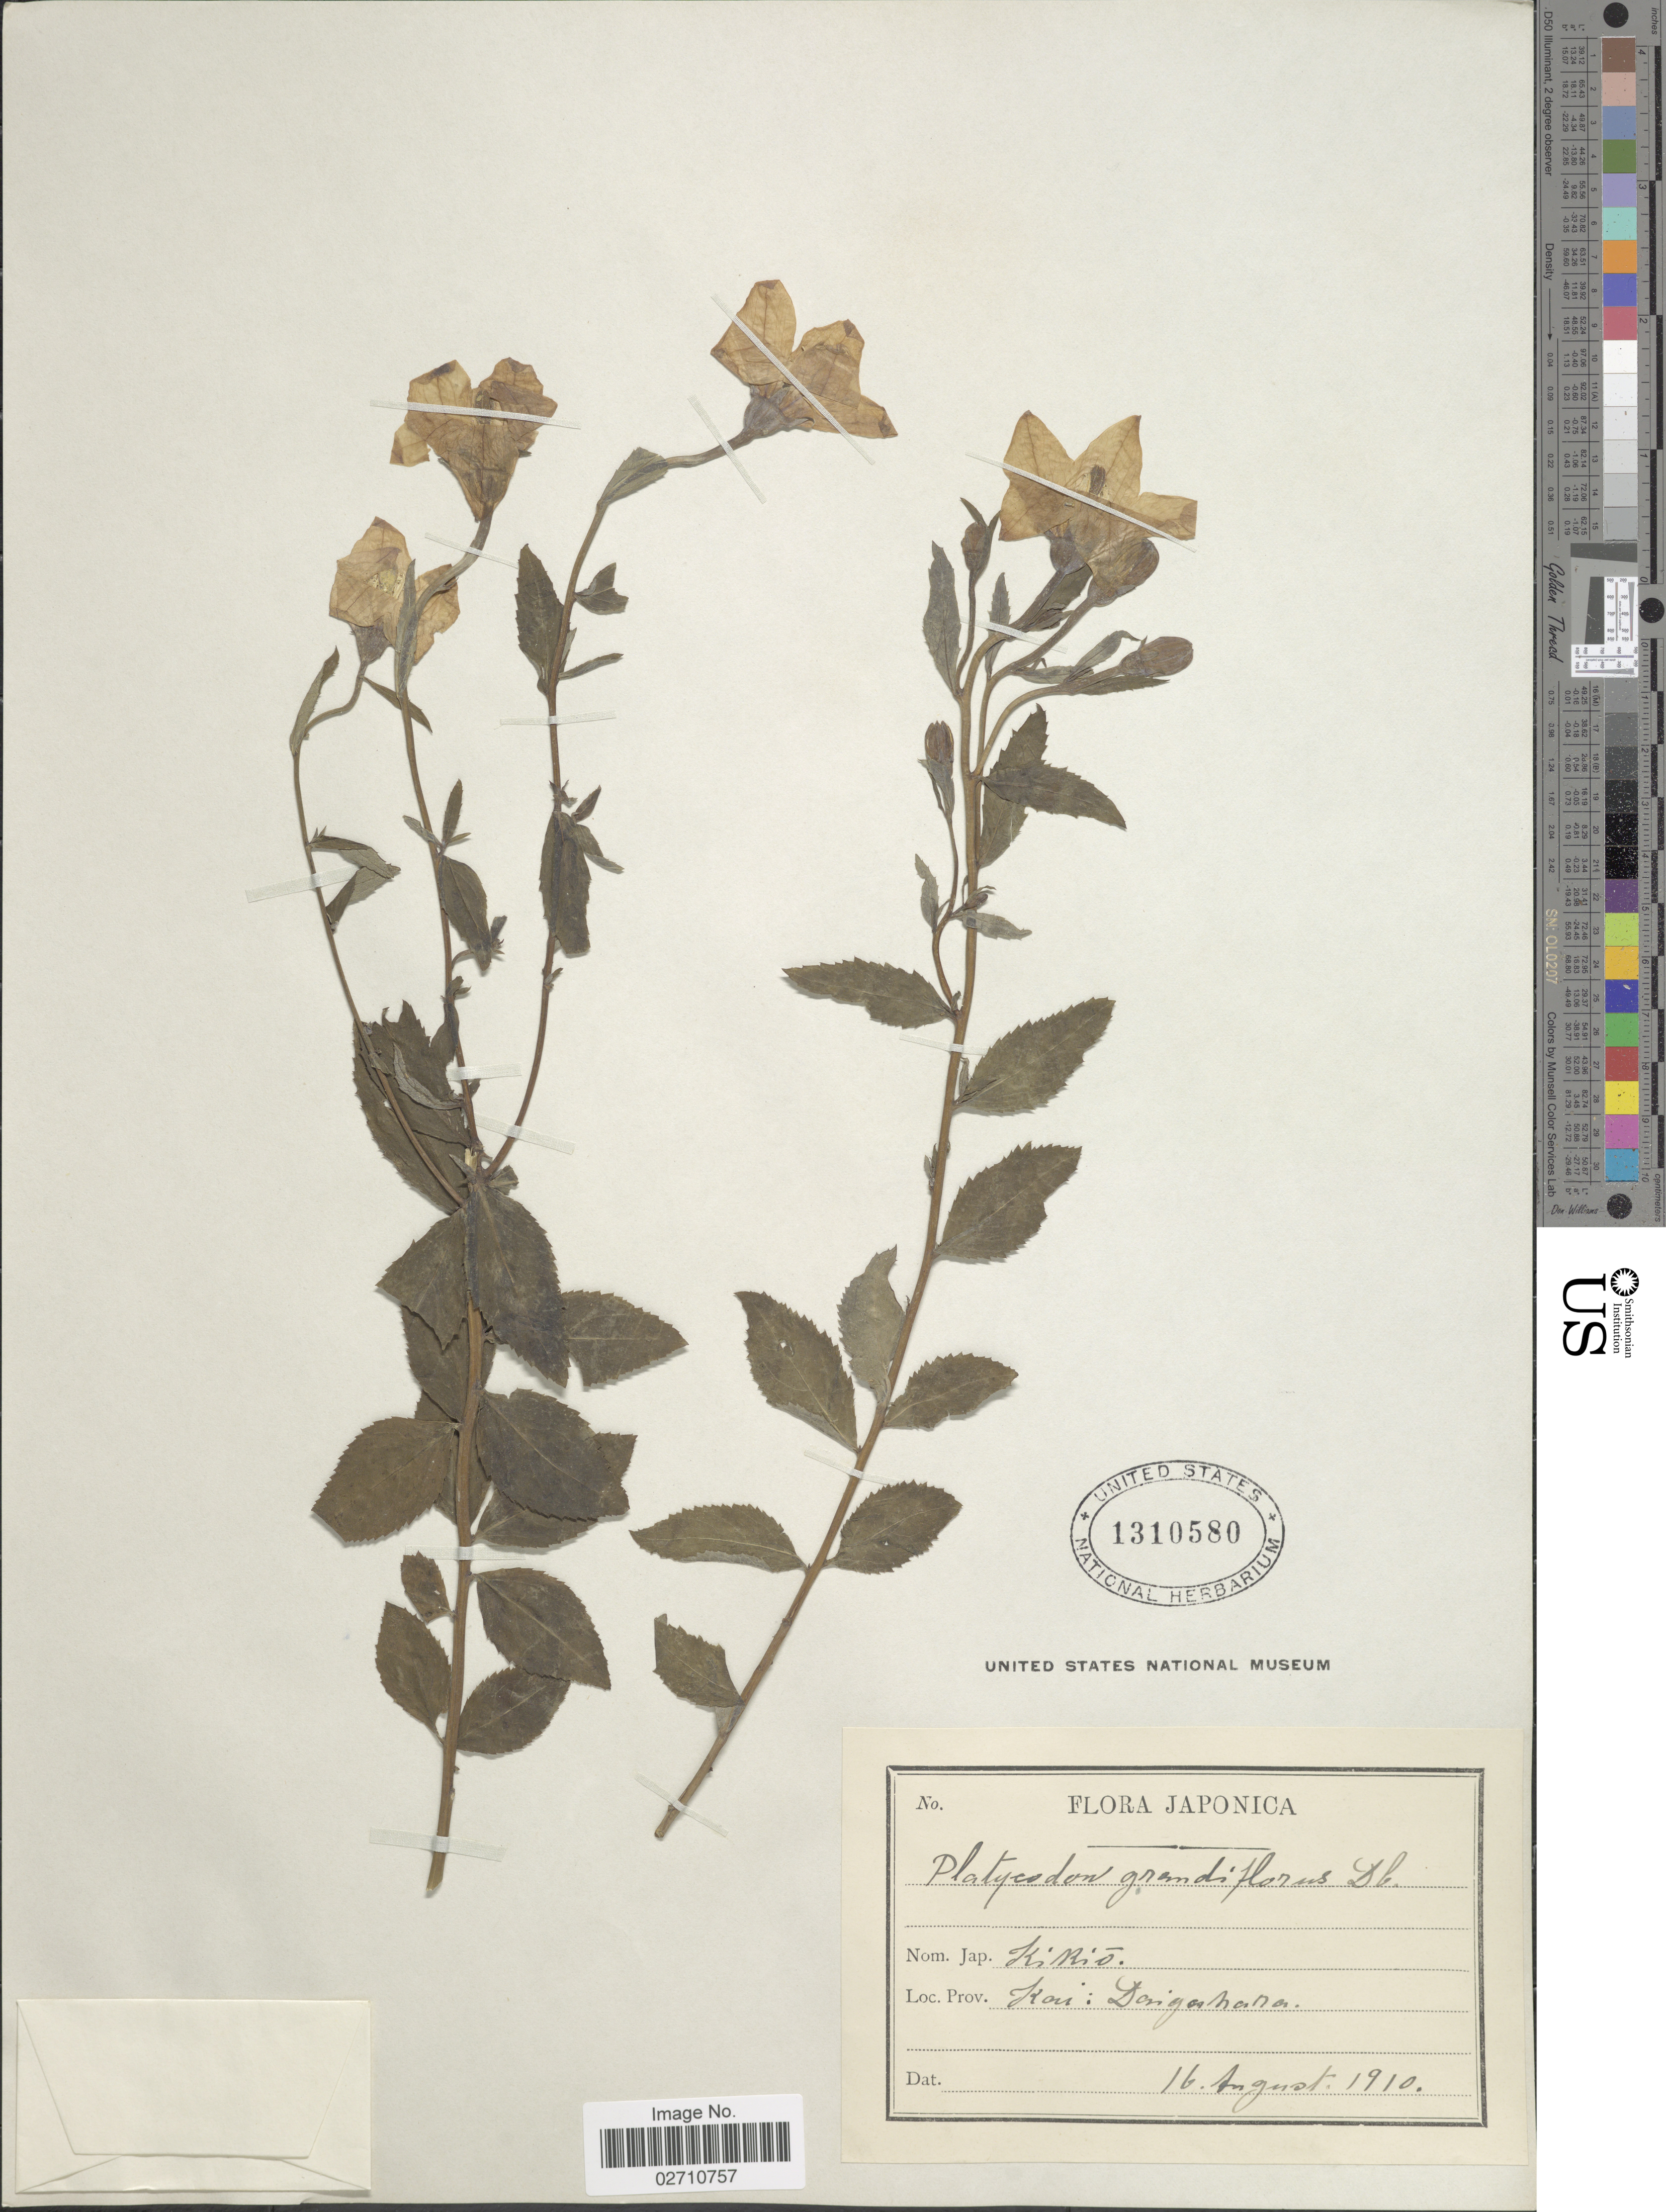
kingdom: Plantae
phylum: Tracheophyta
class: Magnoliopsida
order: Asterales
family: Campanulaceae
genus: Platycodon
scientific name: Platycodon grandiflorus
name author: (Jacq.) A. DC.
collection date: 1910-08-16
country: Japan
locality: Kai: Aokigahara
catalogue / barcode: US 1310580